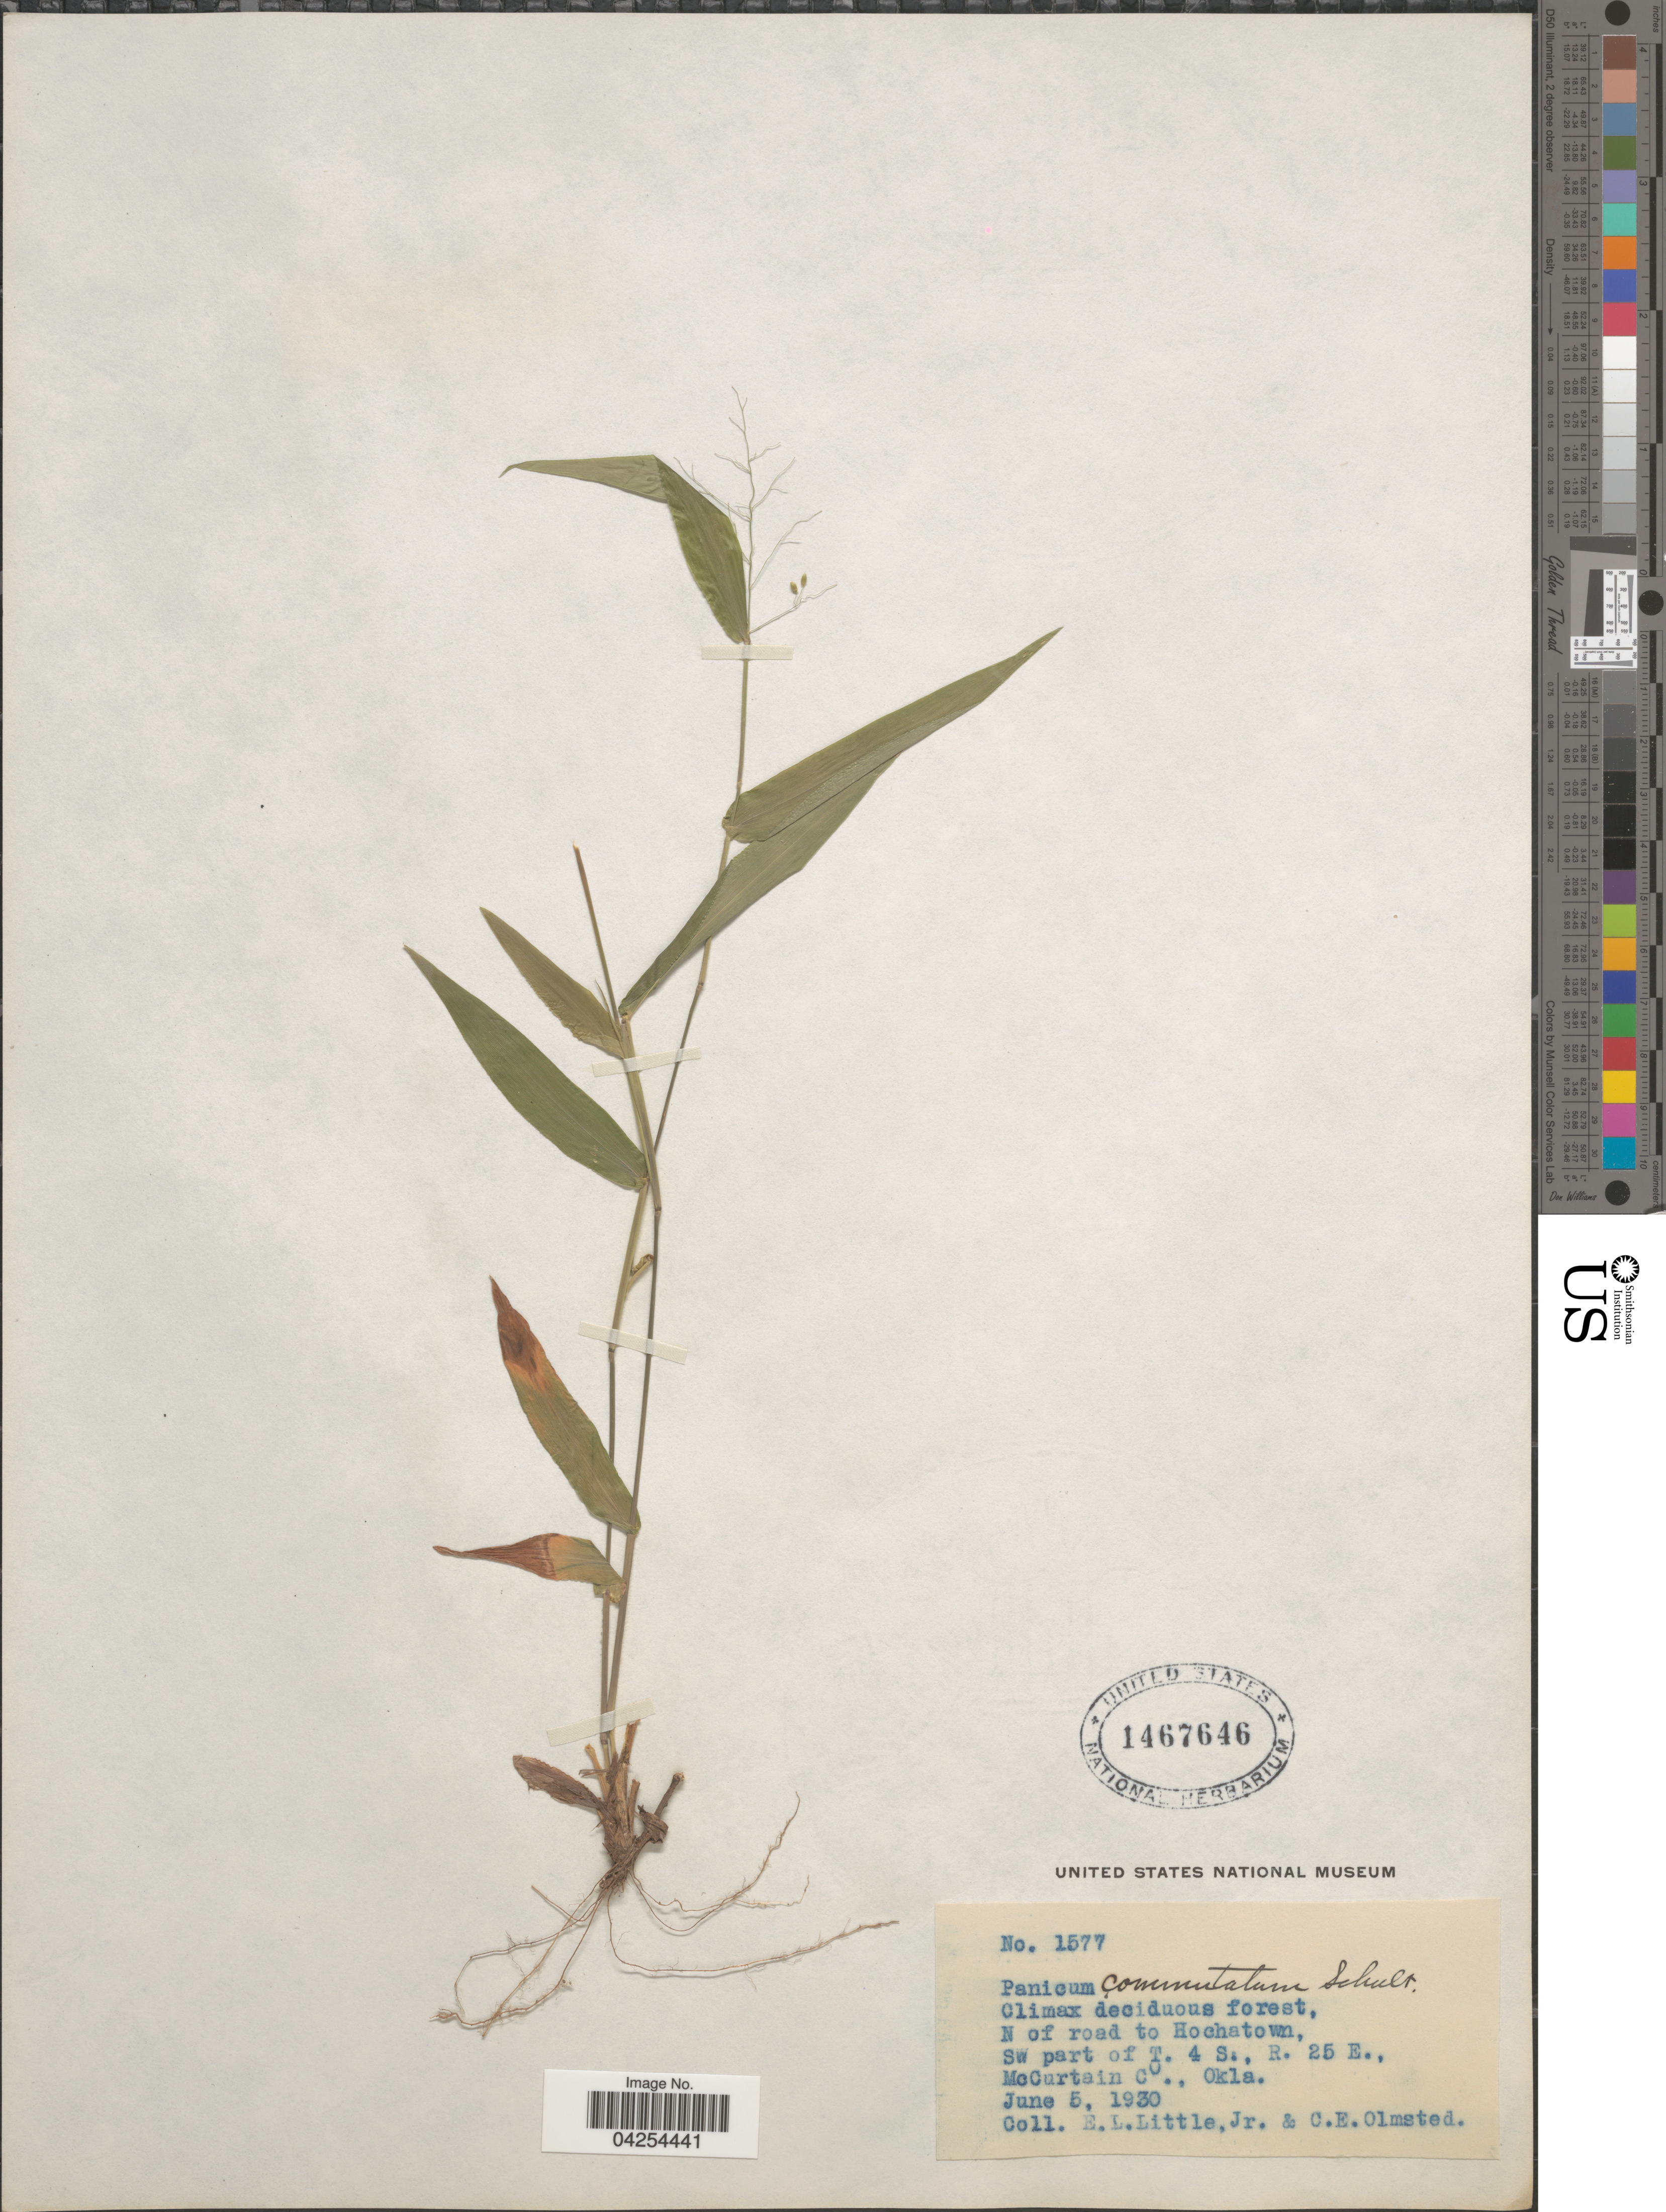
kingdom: Plantae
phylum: Tracheophyta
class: Liliopsida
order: Poales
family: Poaceae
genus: Dichanthelium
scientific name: Dichanthelium commutatum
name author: (Schult.) Gould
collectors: E. L. Little & C. Olmsted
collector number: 1577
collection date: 1930-06-05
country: United States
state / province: Oklahoma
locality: Climad deciduous forest, B of road to Hochatown, SW part of T. 4 S., R. 25 E., McCurtain Co.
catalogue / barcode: US 1467646